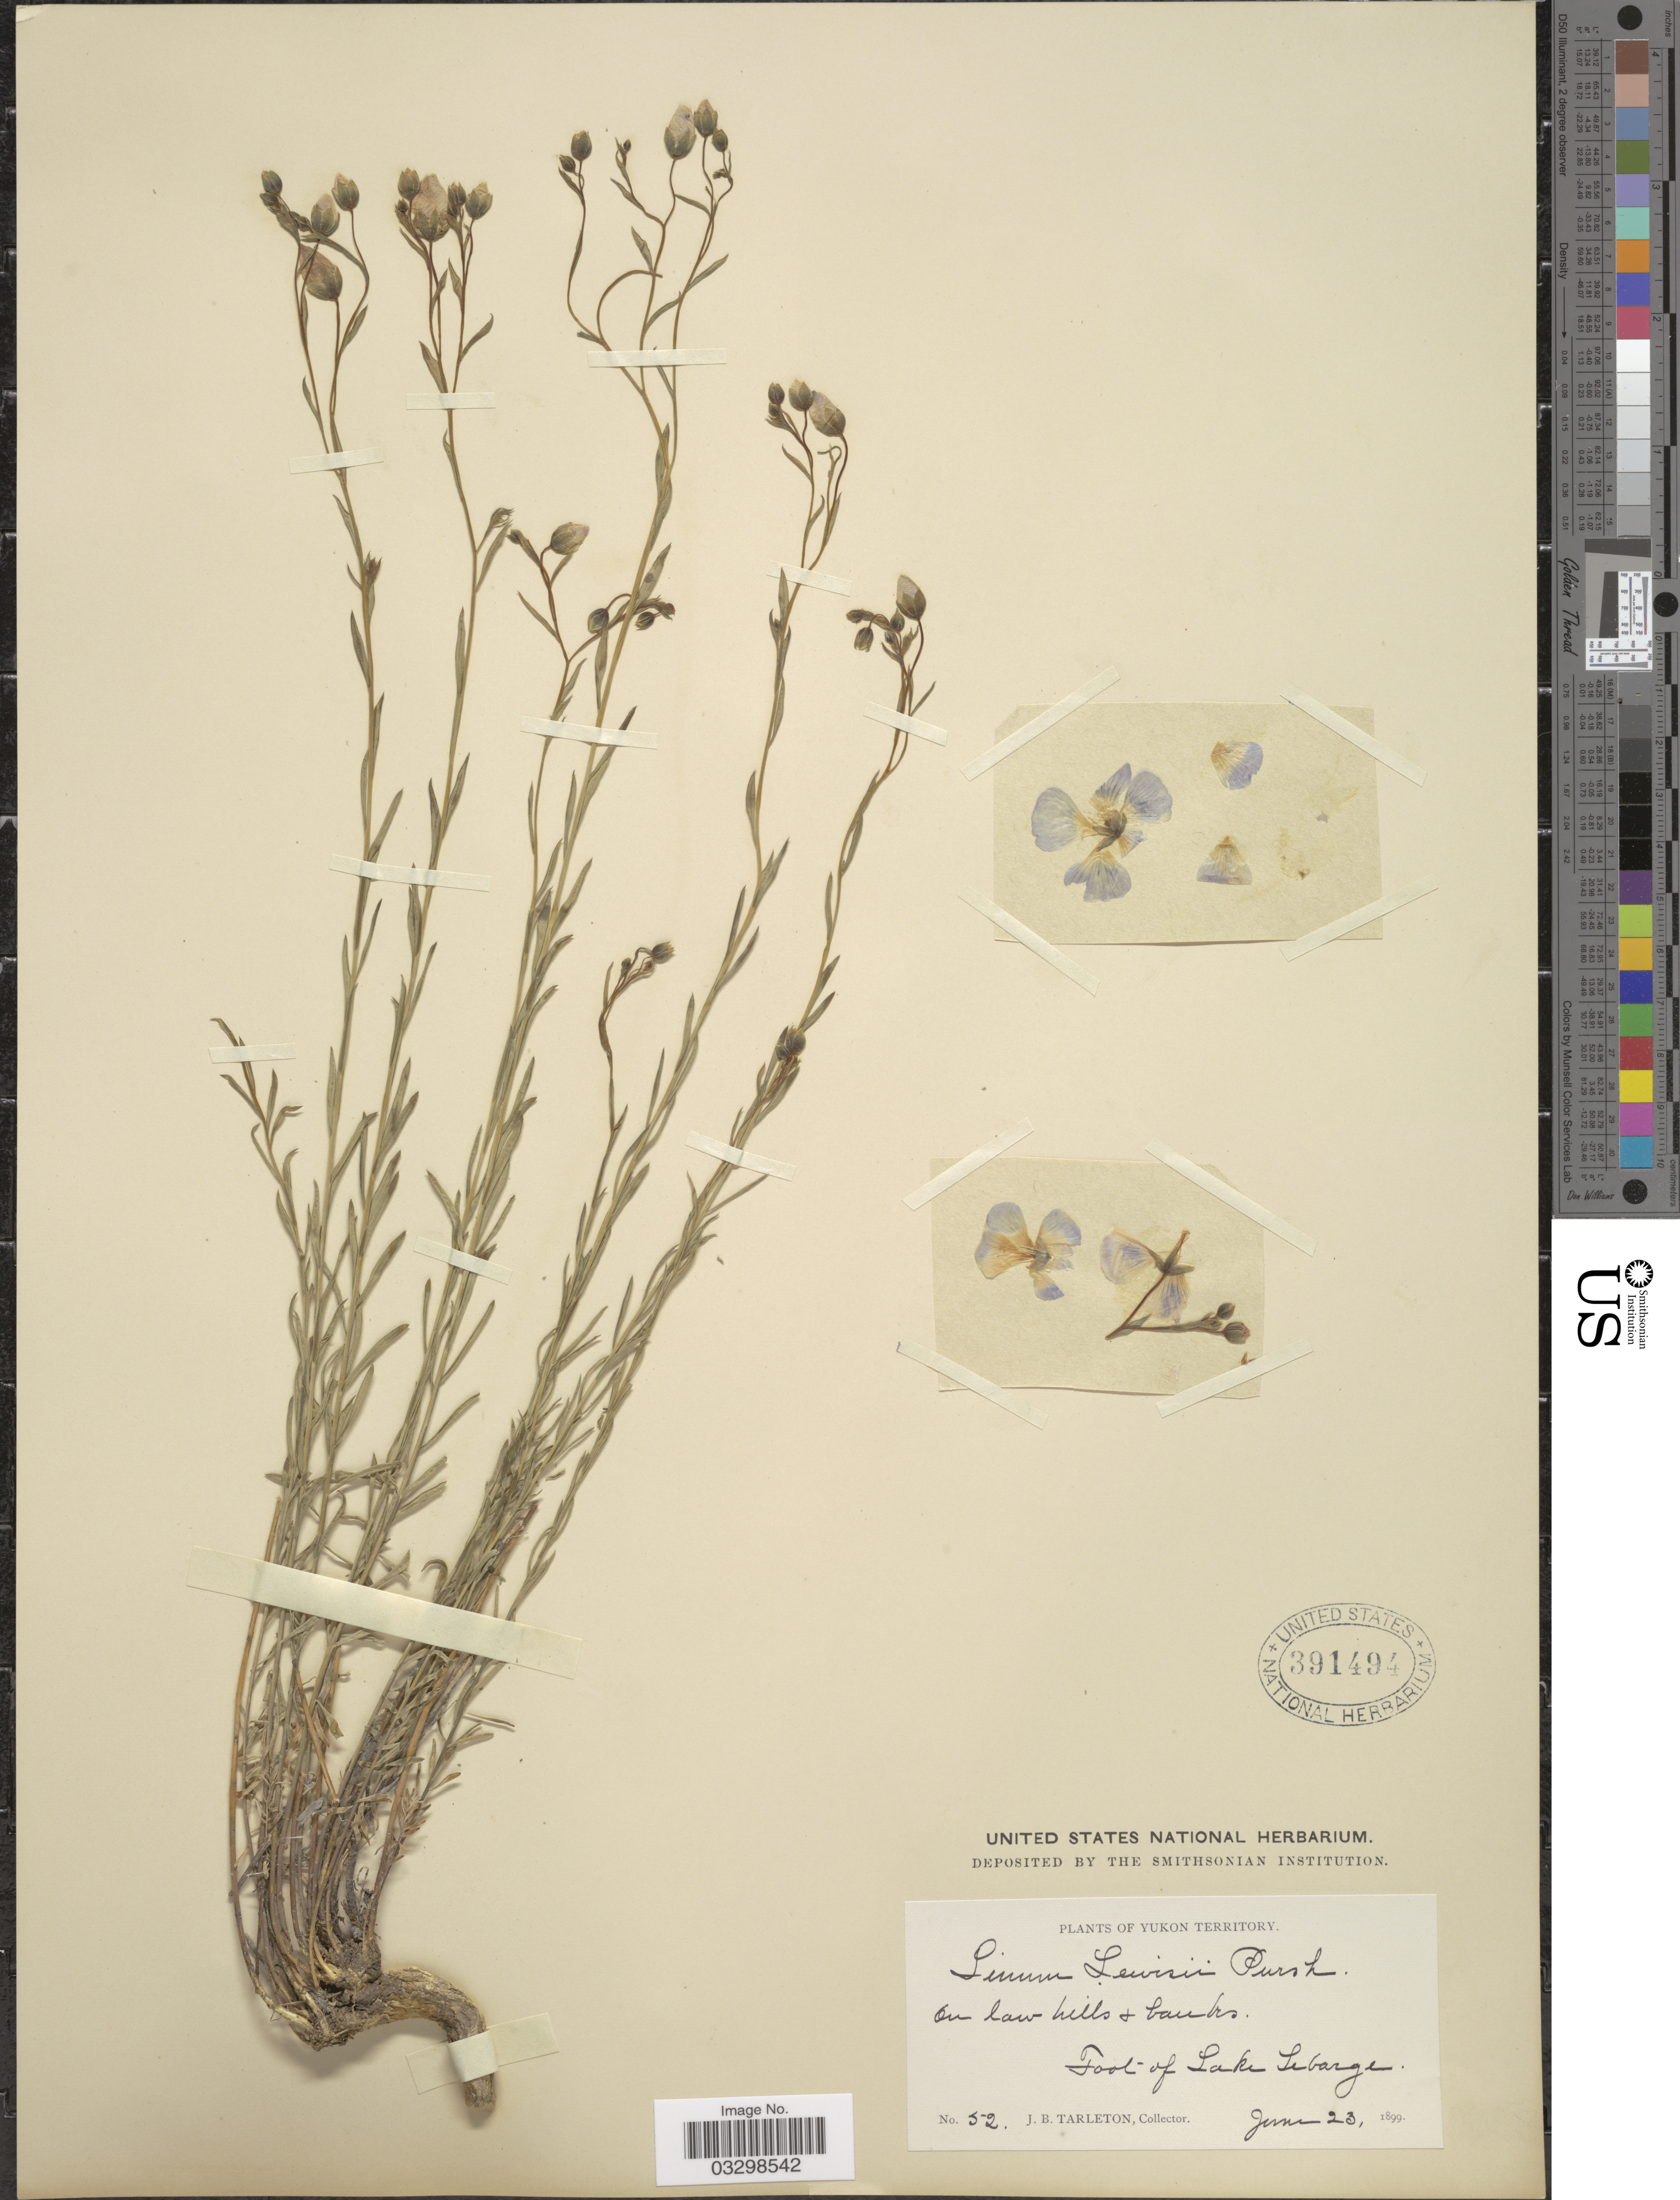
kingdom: Plantae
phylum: Tracheophyta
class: Magnoliopsida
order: Malpighiales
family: Linaceae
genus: Linum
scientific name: Linum lewisii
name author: Pursh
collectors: J. Tarleton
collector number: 52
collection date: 1899-06-23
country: Canada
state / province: Yukon Territory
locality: Foot of Lake Lebarge.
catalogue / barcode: US 391494